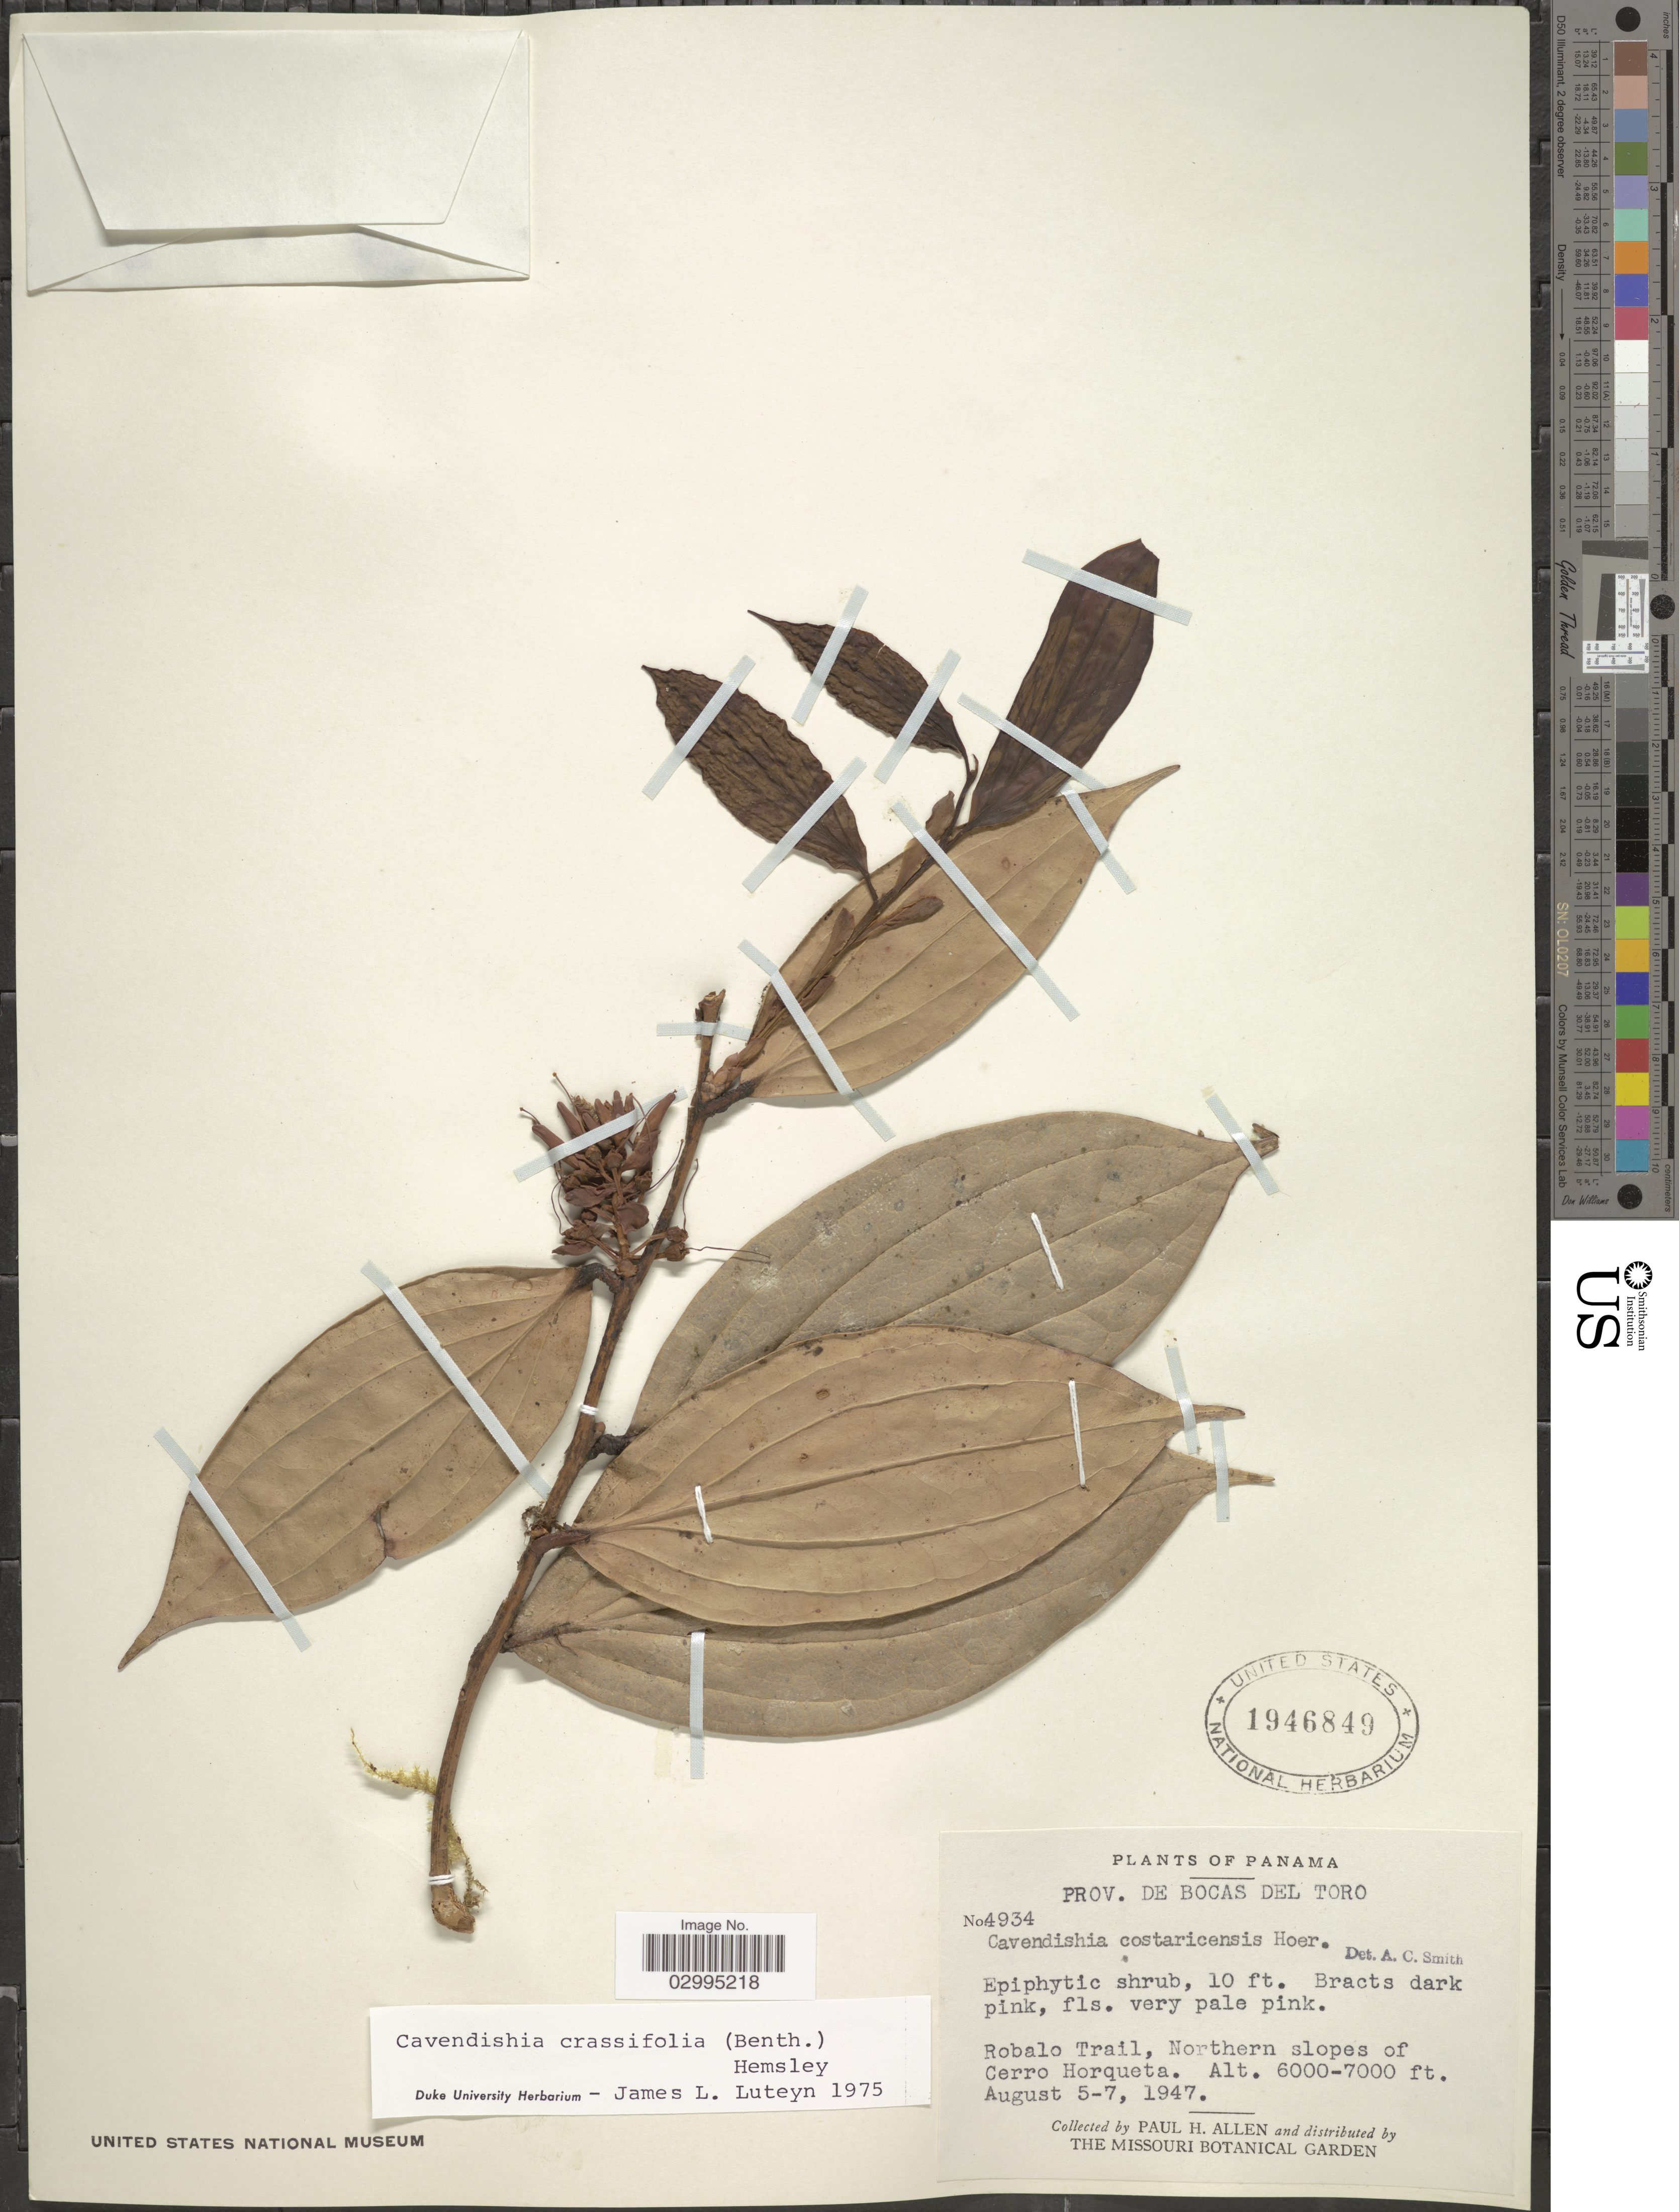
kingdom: Plantae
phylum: Tracheophyta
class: Magnoliopsida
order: Ericales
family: Ericaceae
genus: Cavendishia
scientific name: Cavendishia crassifolia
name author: (Benth.) Hemsl.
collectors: P. H. Allen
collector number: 4934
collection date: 1947-08-05/1947-08-07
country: Panama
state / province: Bocas del Toro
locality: Robalo Trail, Northern slopes of Cerro Horqueta.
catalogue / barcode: US 1946849